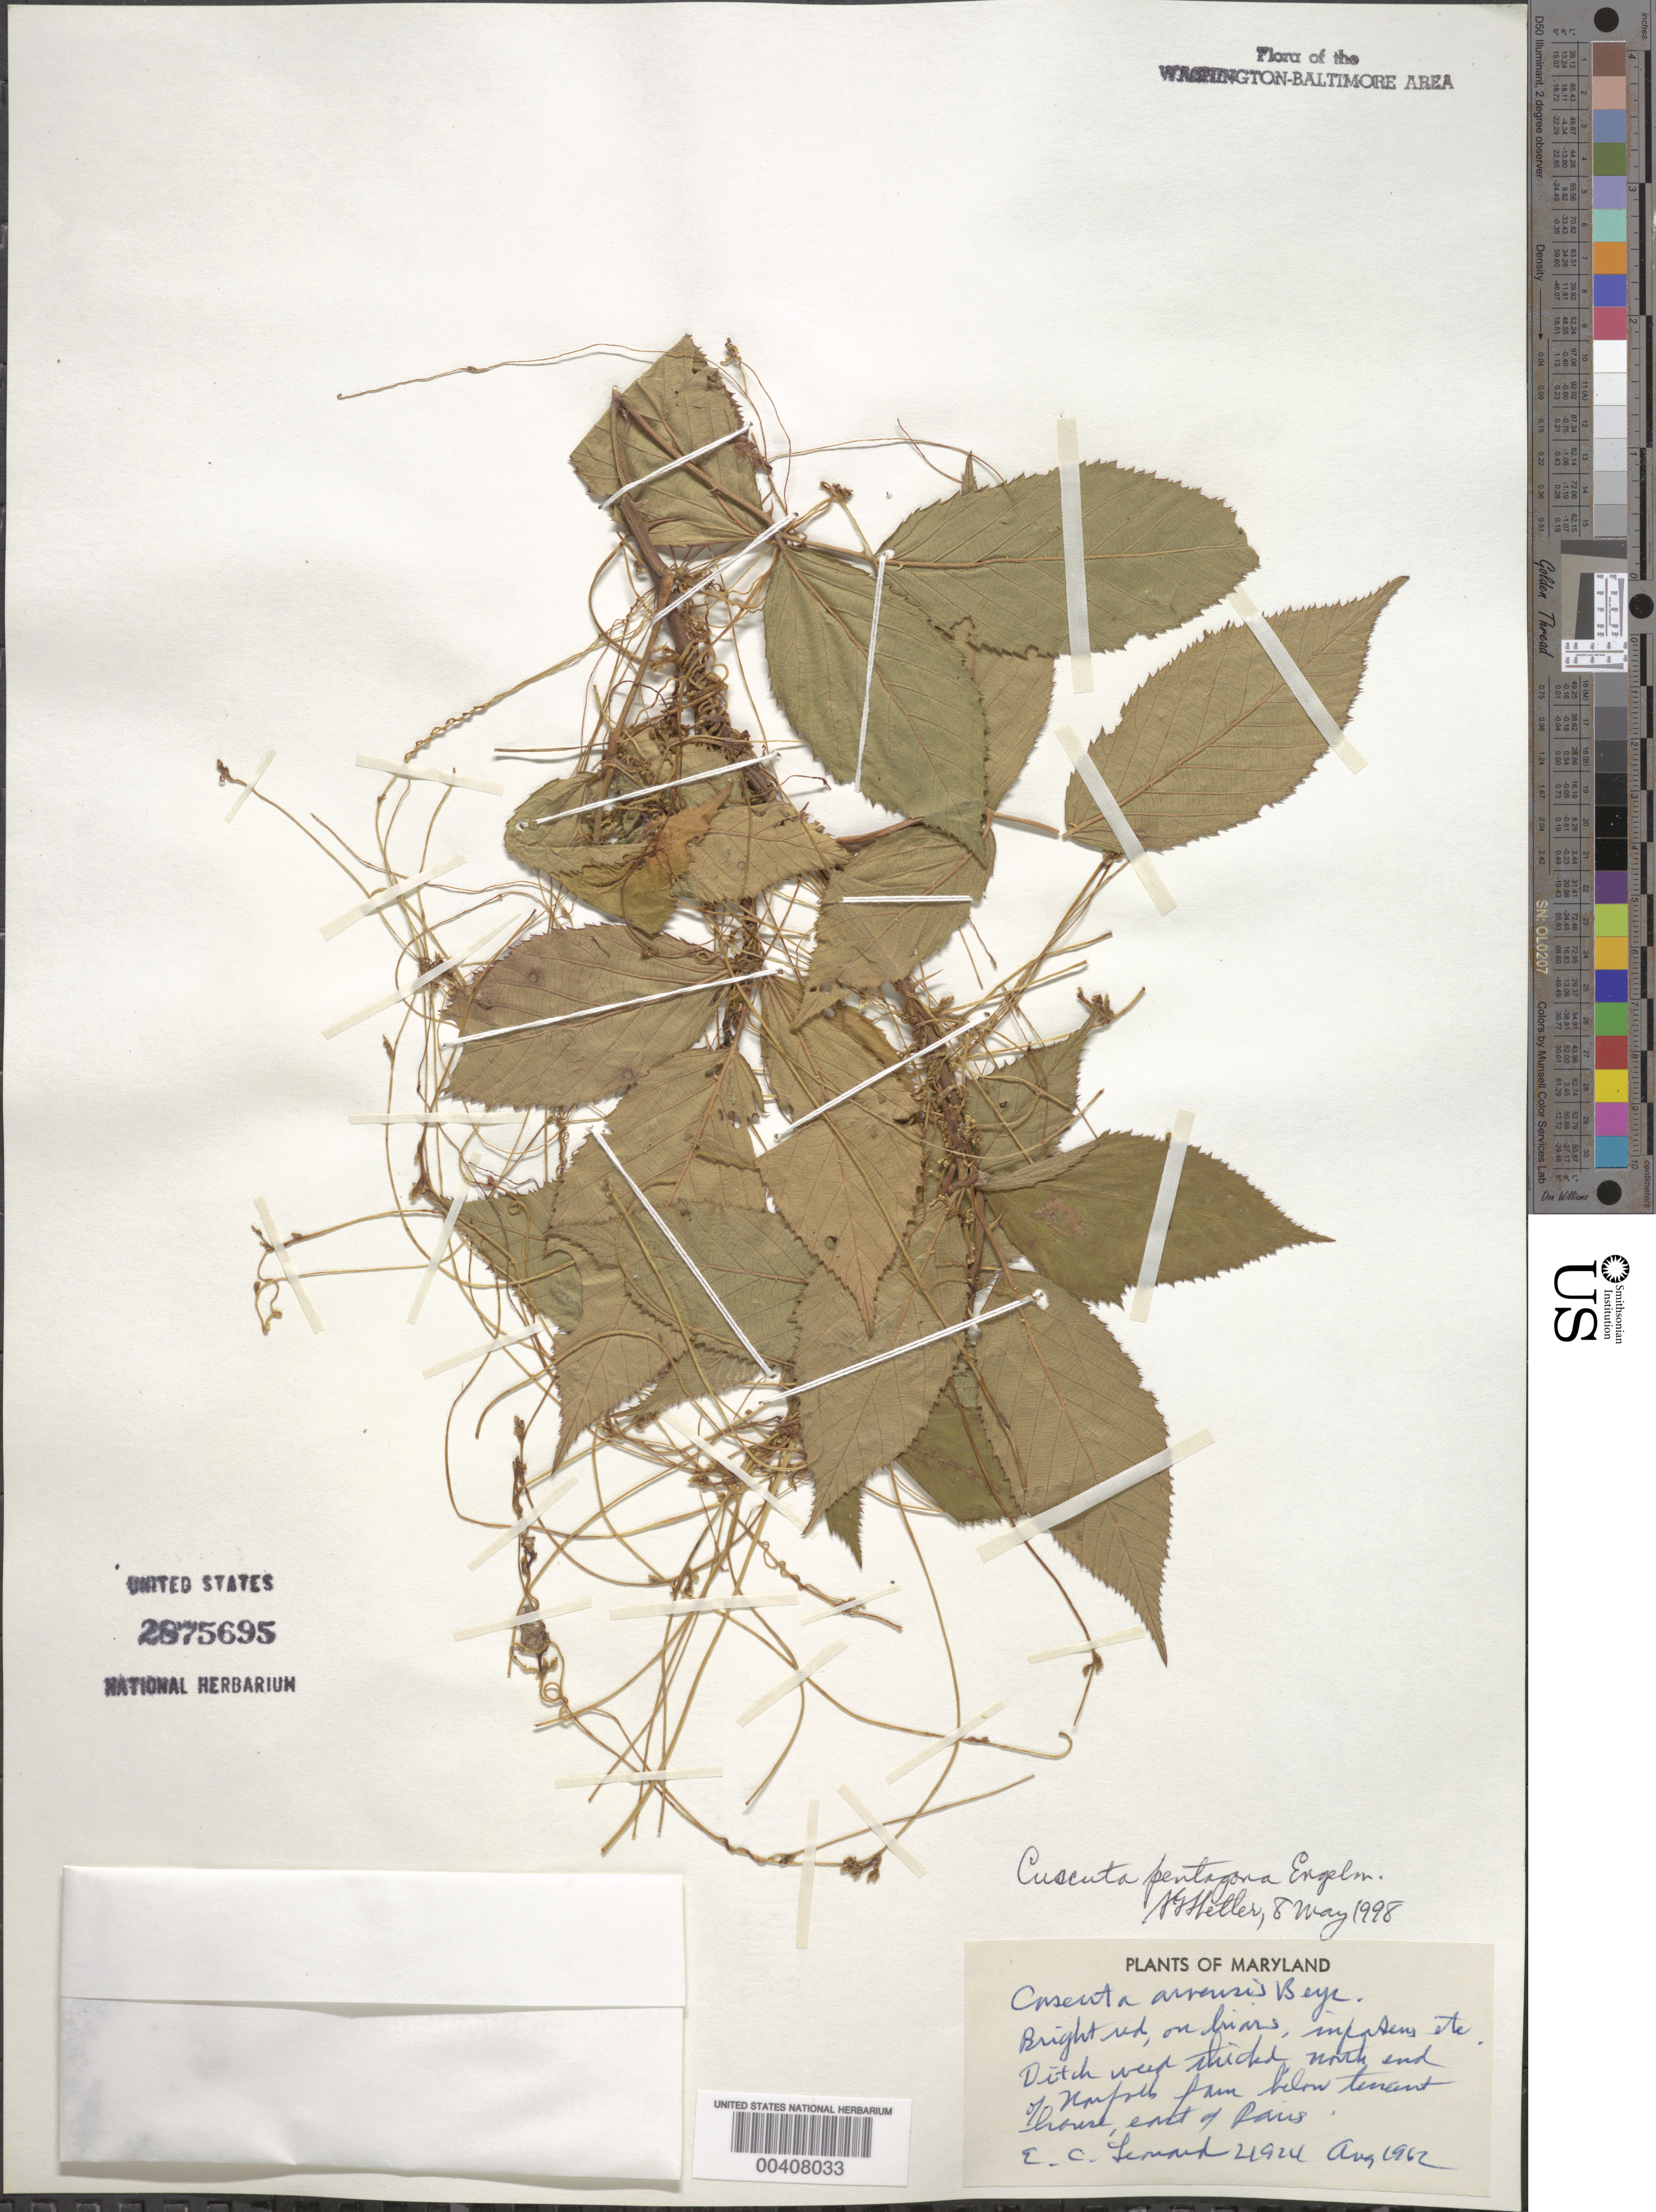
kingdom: Plantae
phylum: Tracheophyta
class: Magnoliopsida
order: Solanales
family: Convolvulaceae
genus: Cuscuta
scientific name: Cuscuta pentagona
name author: Engelm.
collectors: E. C. Leonard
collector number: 21924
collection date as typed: Aug 1962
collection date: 1962-08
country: United States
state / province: Maryland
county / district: Calvert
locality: E of Paris, N end of Norfolk Farm, below tenant house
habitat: On briars, impatiens etc., ditch weed thicket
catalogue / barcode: US 2875695